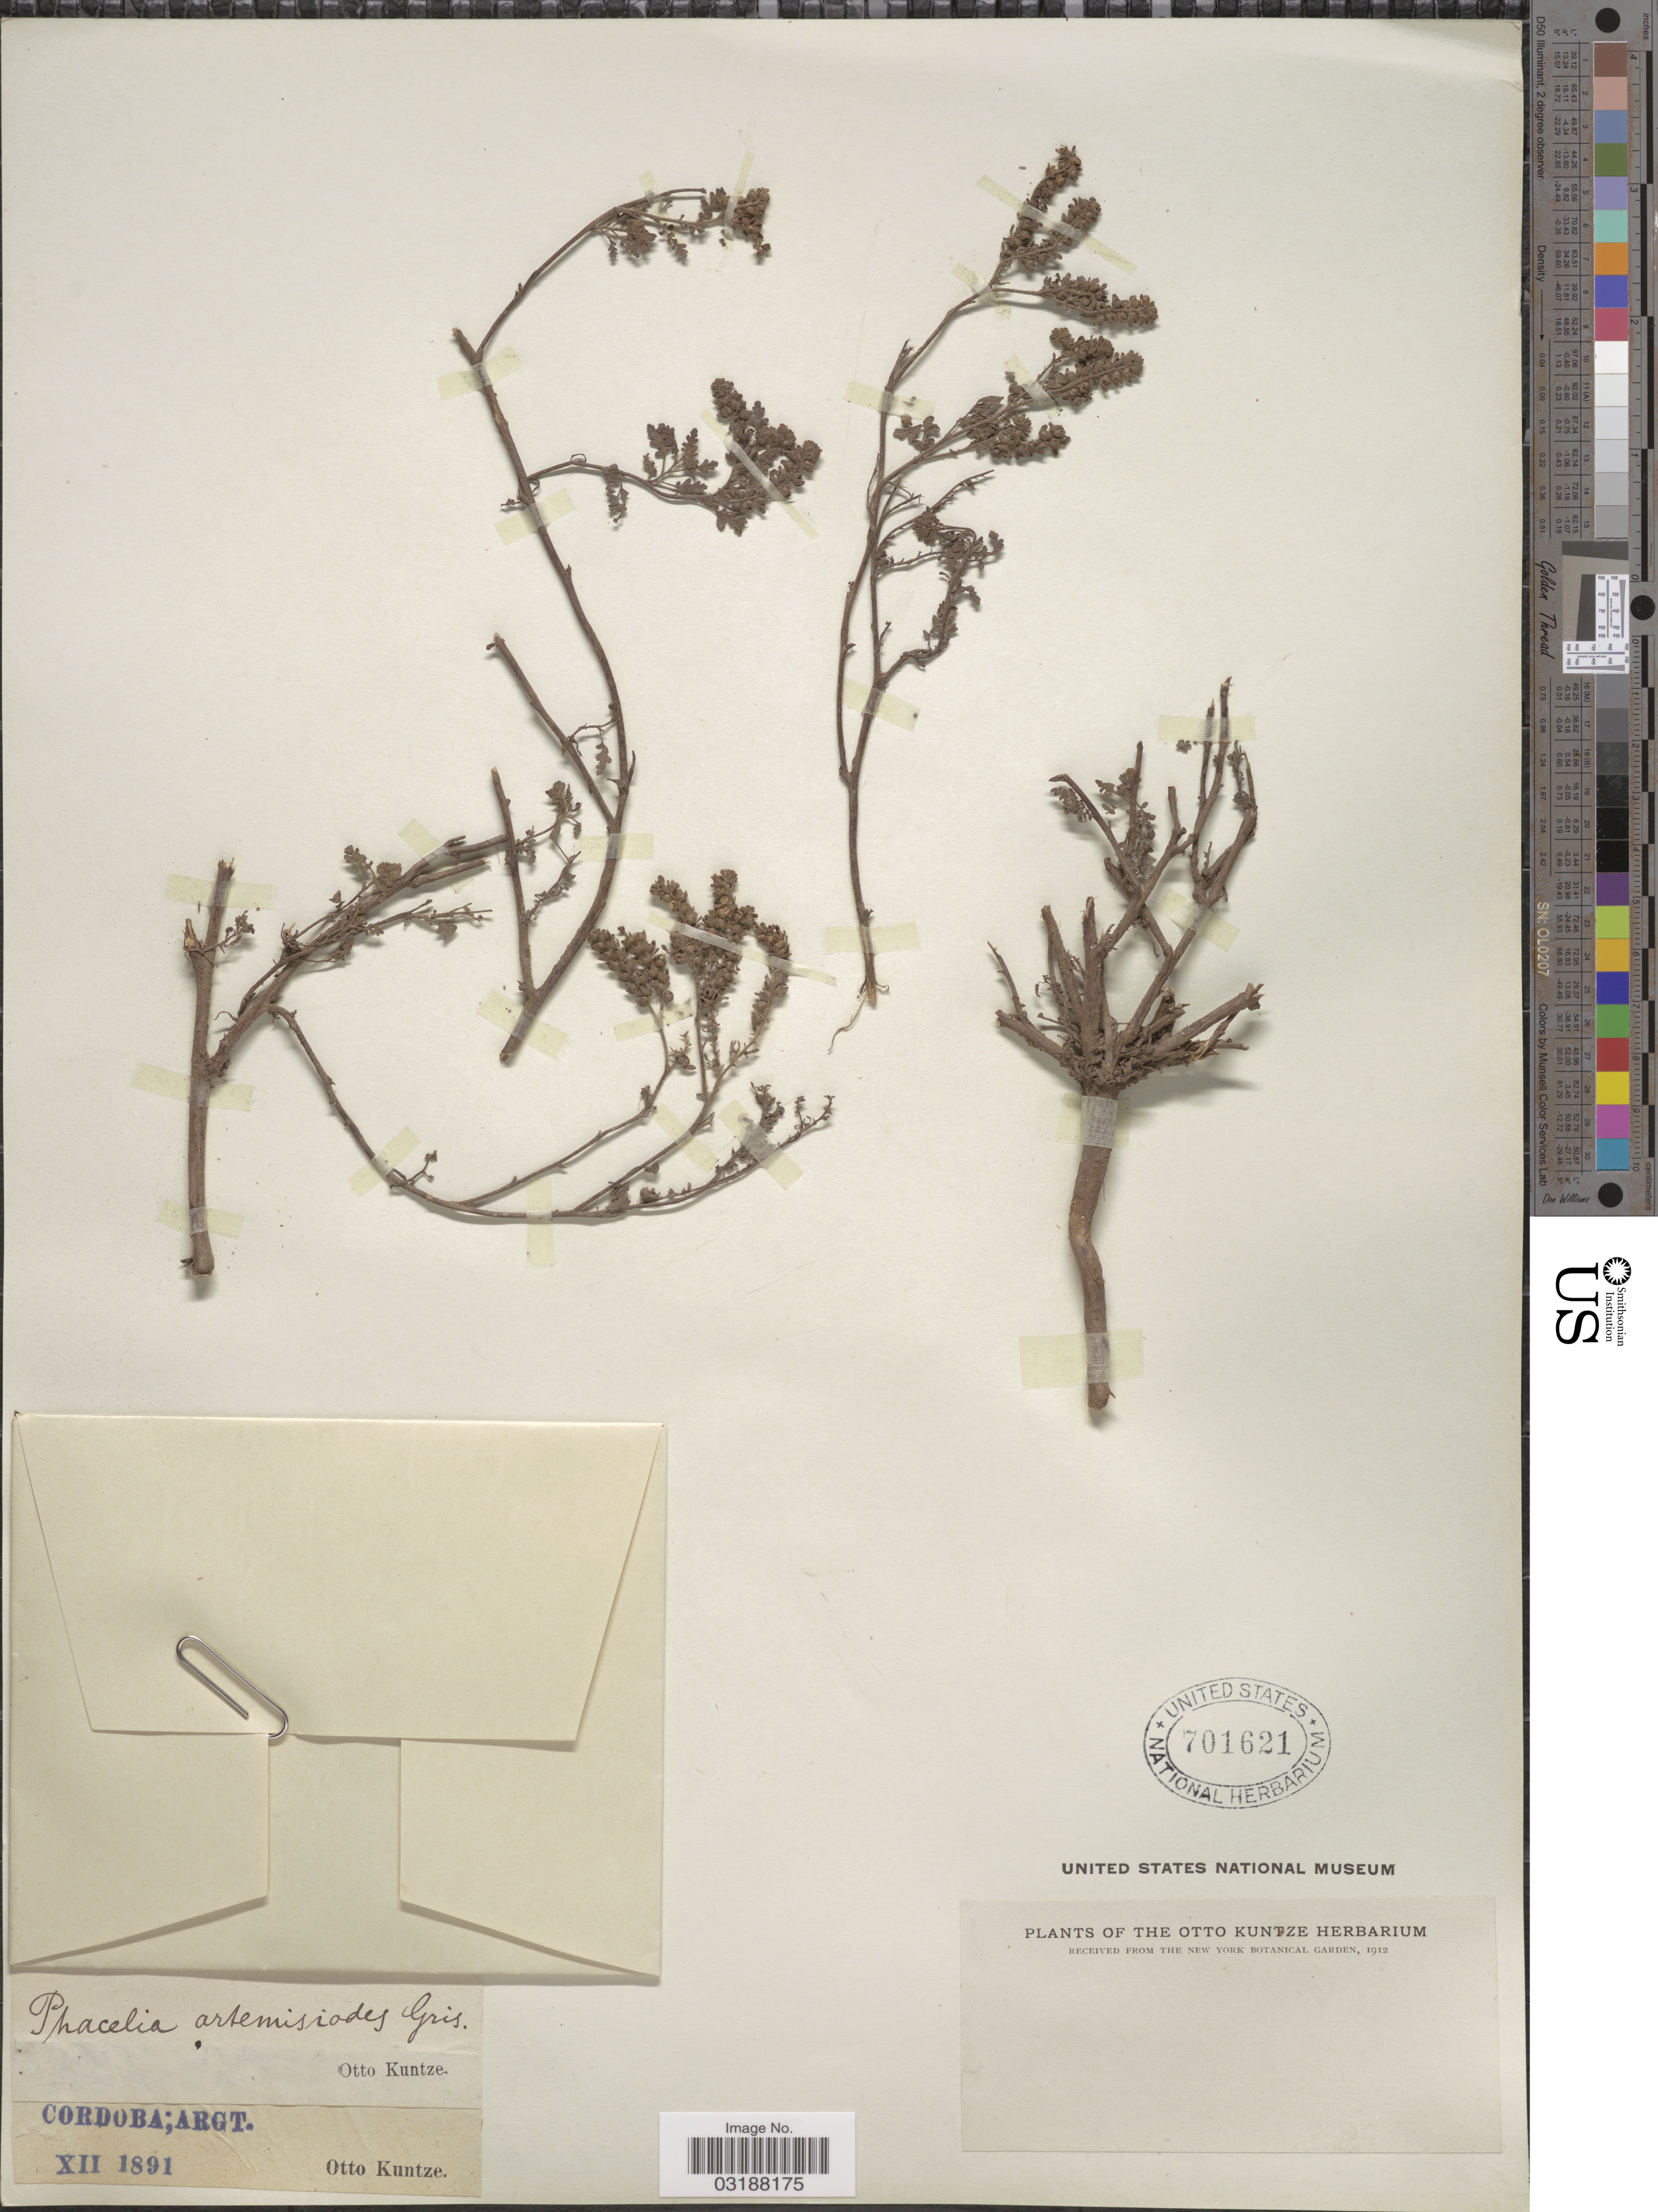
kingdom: Plantae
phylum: Tracheophyta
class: Magnoliopsida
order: Boraginales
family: Hydrophyllaceae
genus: Phacelia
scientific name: Phacelia artemisioides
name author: Griseb.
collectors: C.E.O. Kuntze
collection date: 1891-12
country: Argentina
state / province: Cordoba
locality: Cordoba.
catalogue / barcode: US 701621